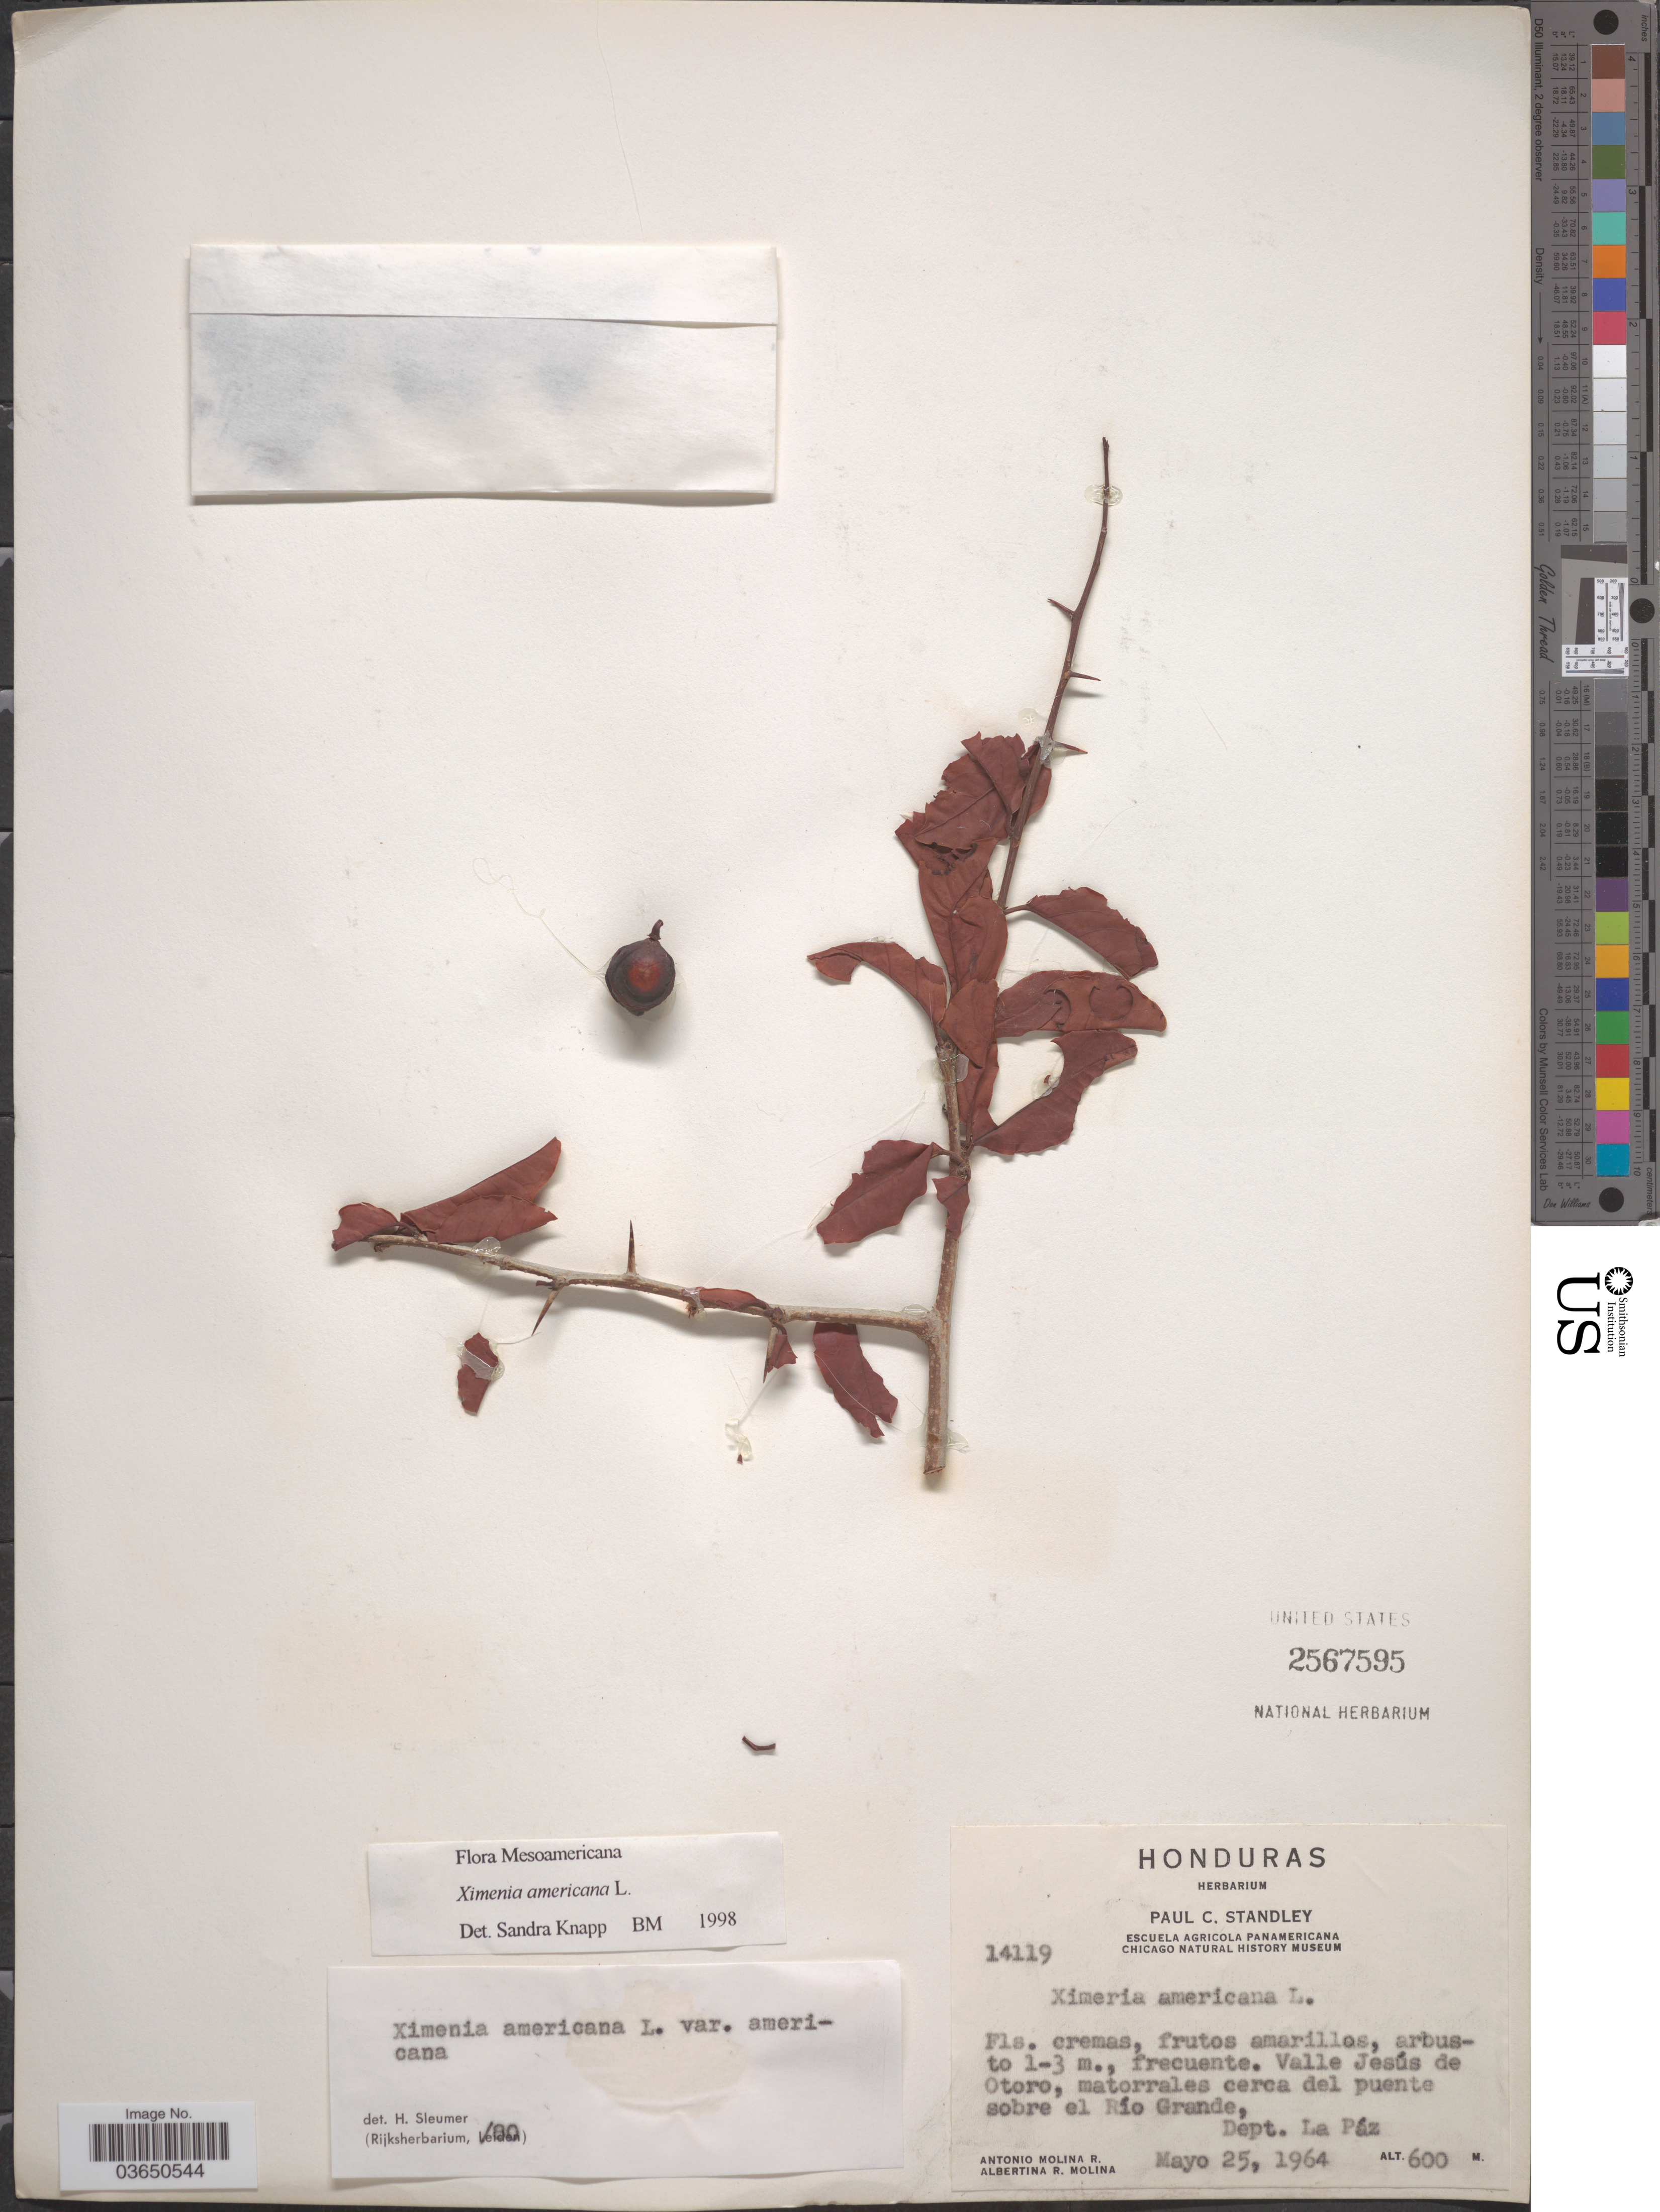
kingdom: Plantae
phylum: Tracheophyta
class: Magnoliopsida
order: Santalales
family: Ximeniaceae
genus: Ximenia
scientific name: Ximenia americana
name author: L.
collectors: A. Molina R. & A. R. Molina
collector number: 14119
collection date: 1964-05-25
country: Honduras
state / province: La Paz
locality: Valle Jesús de Otoro, matorrales cerca del puente sobre el Río Grande, Dept. La Páz.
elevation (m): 600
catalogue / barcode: US 2567595